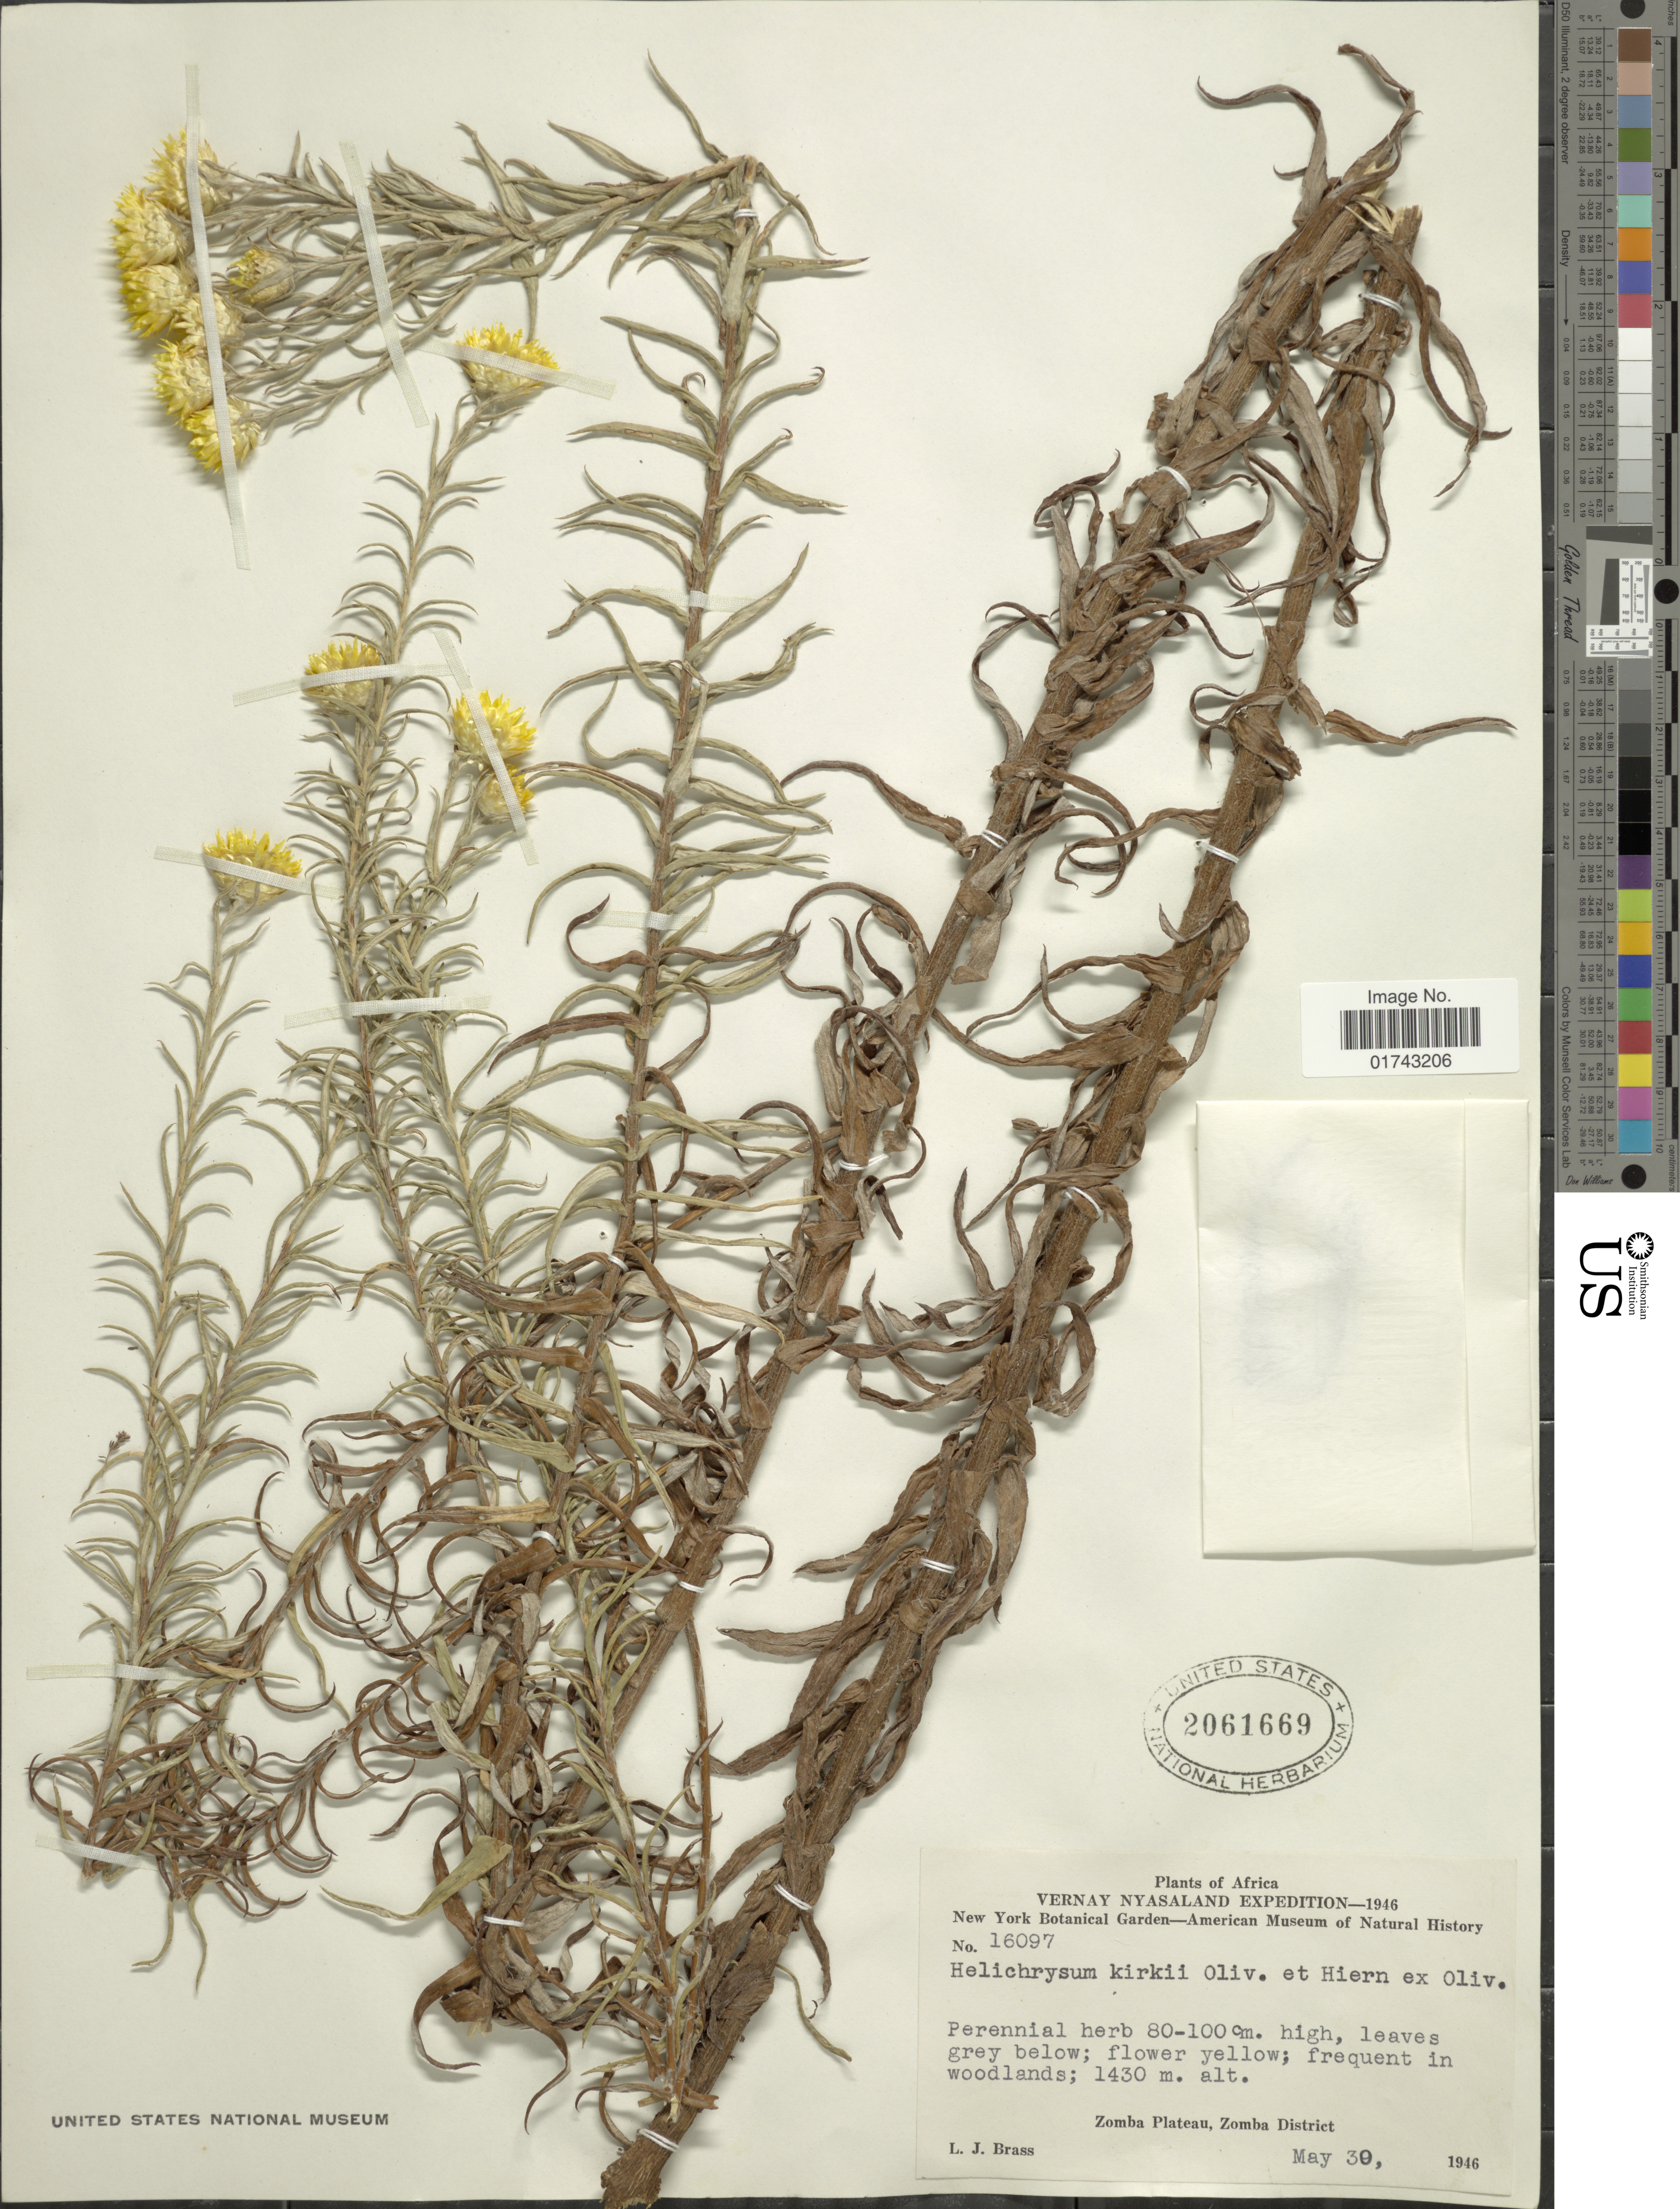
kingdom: Plantae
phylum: Tracheophyta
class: Magnoliopsida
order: Asterales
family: Asteraceae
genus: Helichrysum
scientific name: Helichrysum kirkii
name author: Oliv. & Hiern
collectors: L. J. Brass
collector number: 16097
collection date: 1946-05-30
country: Malawi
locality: Vernay Nyasaland, Zomba Plateau, Zomba District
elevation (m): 1430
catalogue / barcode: US 2061669